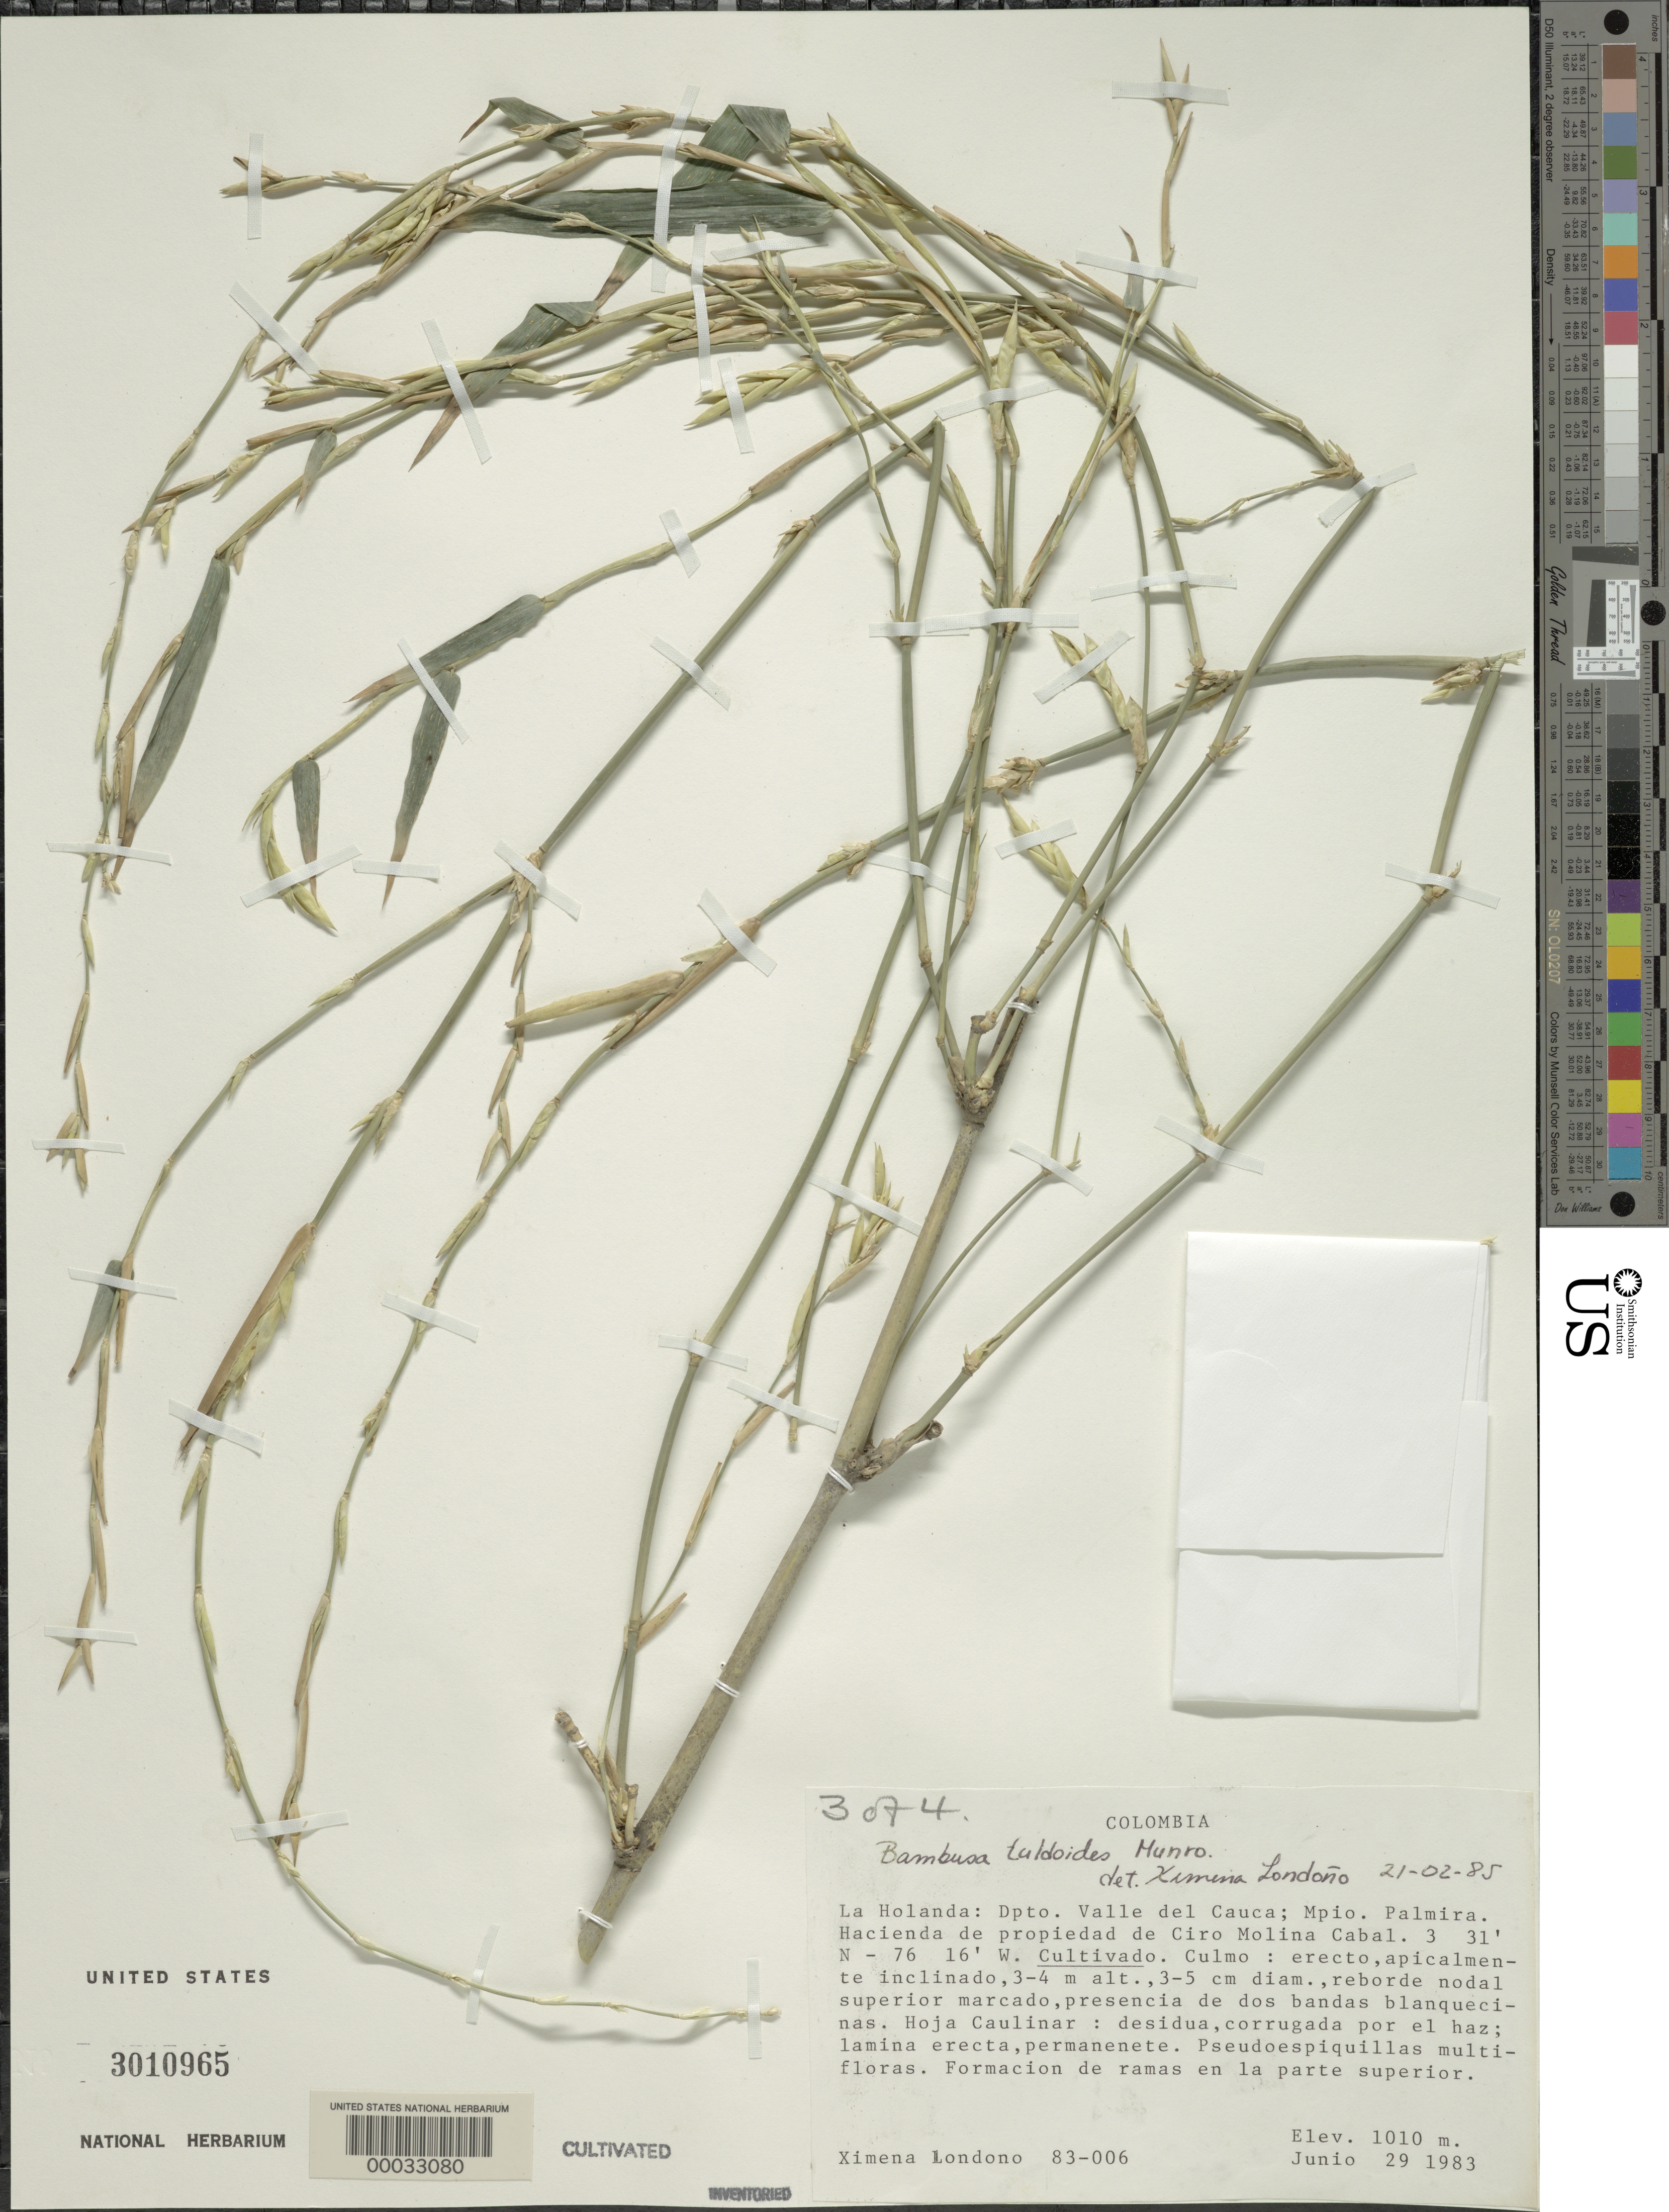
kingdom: Plantae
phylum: Tracheophyta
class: Liliopsida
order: Poales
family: Poaceae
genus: Bambusa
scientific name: Bambusa tuldoides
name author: Munro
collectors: X. Londoño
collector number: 83-006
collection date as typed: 29 Jun 1983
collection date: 1983-06-29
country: Colombia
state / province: Cauca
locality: La Holanda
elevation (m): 1010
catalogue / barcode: US 3010965